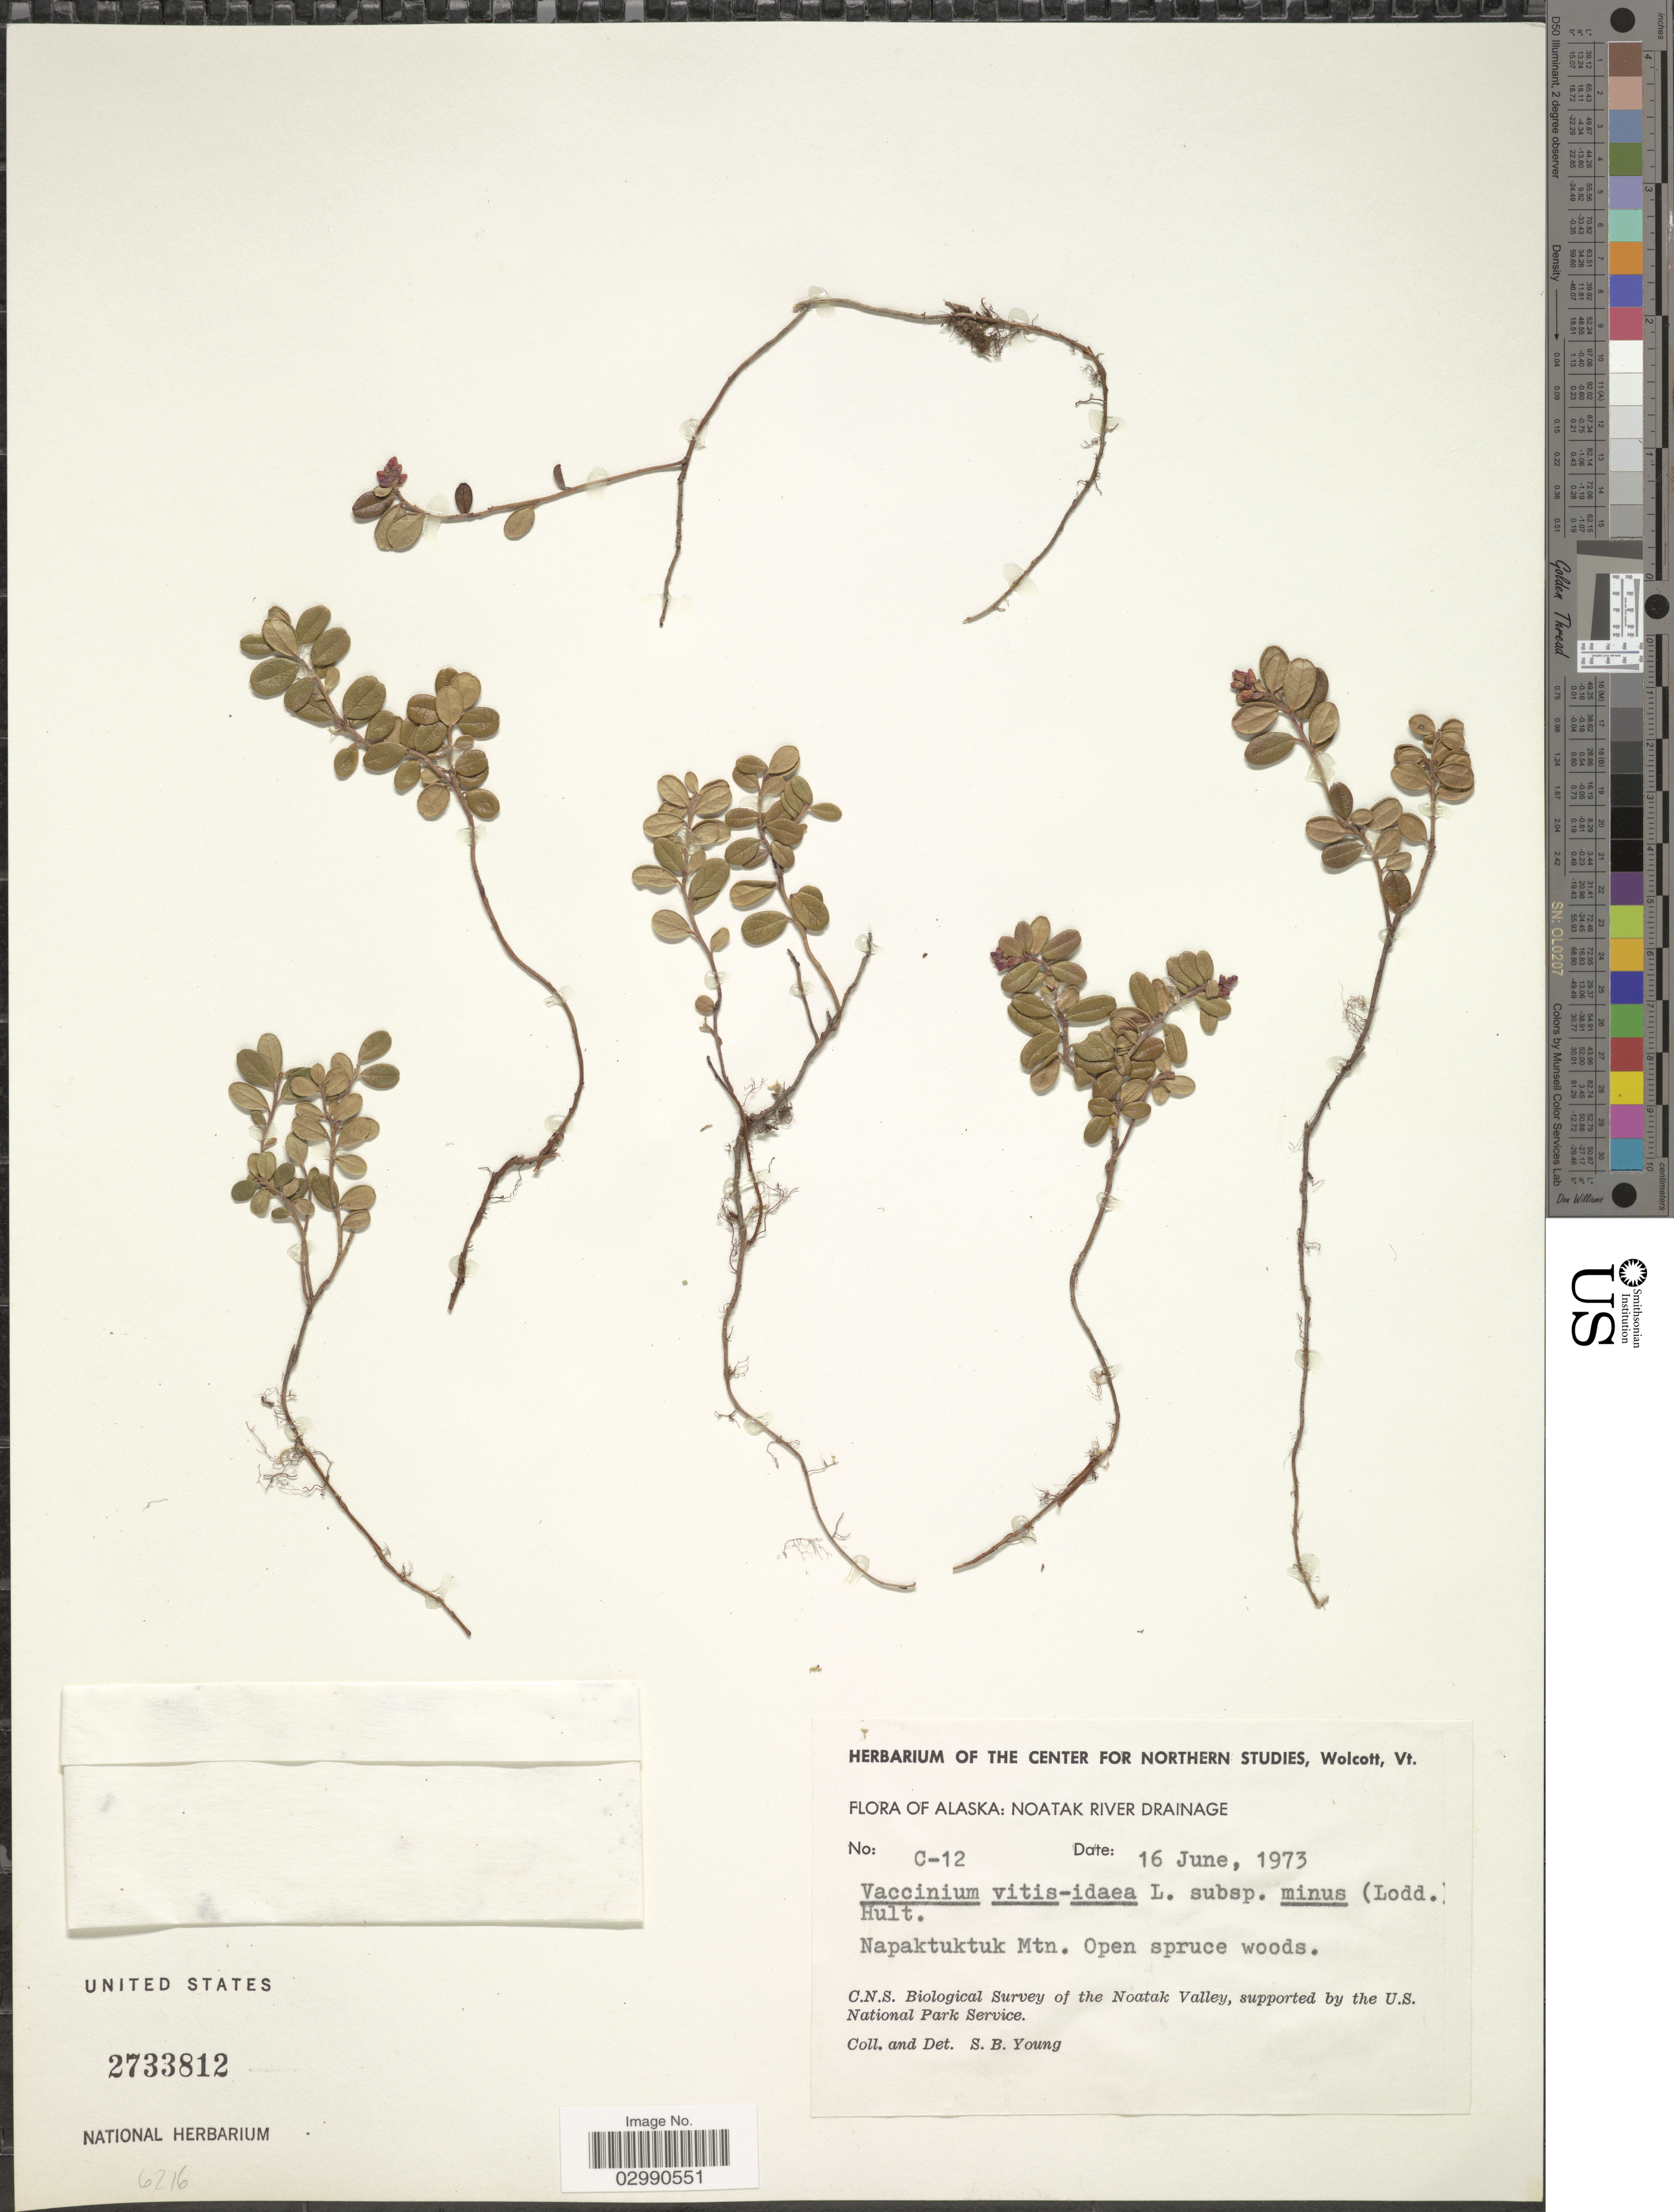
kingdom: Plantae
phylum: Tracheophyta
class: Magnoliopsida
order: Ericales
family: Ericaceae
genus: Vaccinium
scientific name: Vaccinium vitis-idaea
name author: L.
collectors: S. Young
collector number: C-12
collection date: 1973-06-16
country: United States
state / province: Alaska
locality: Noatak River Drainage. Napaktuktuk Mtn.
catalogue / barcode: US 2733812